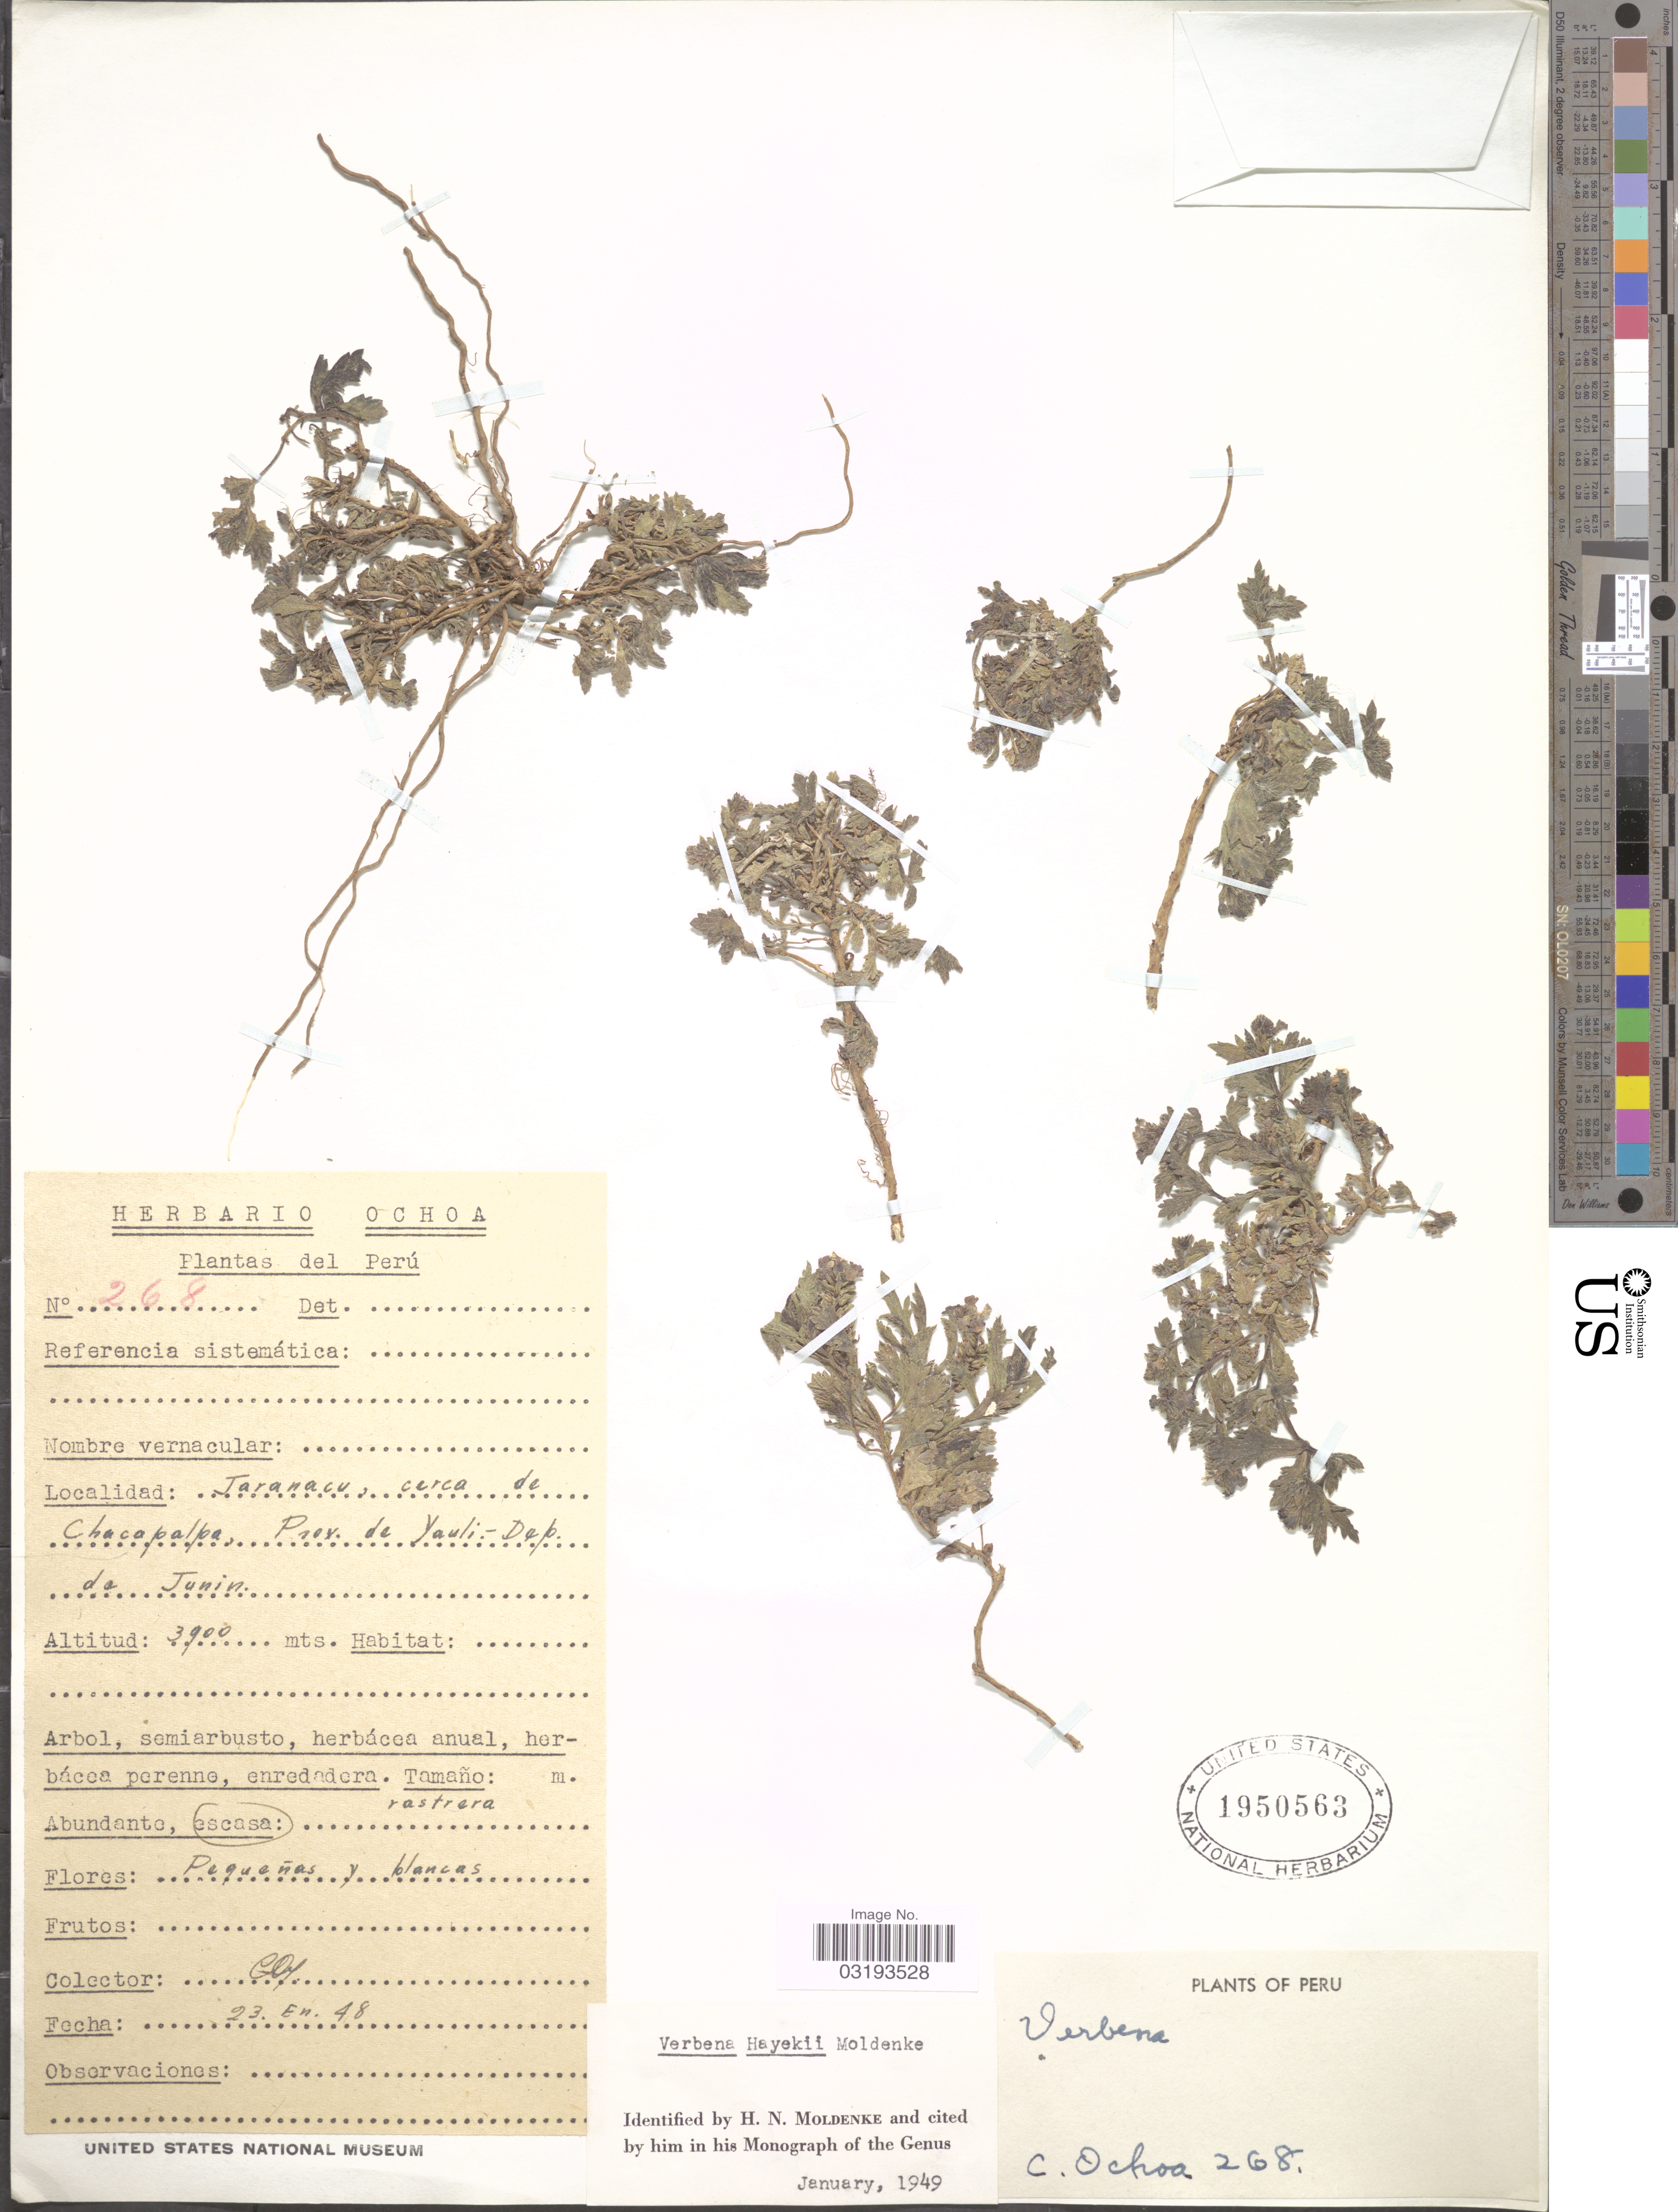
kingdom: Plantae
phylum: Tracheophyta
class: Magnoliopsida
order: Lamiales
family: Verbenaceae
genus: Verbena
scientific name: Verbena hayekii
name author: Moldenke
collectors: C. Ochoa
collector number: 268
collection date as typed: Transcribed d/m/y: 23/1/48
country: Peru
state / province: Junín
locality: Jaranacu, cerca de Chacapalpa, Prov. de Yauli-Dep. de Junin.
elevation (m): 3900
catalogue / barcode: US 1950563